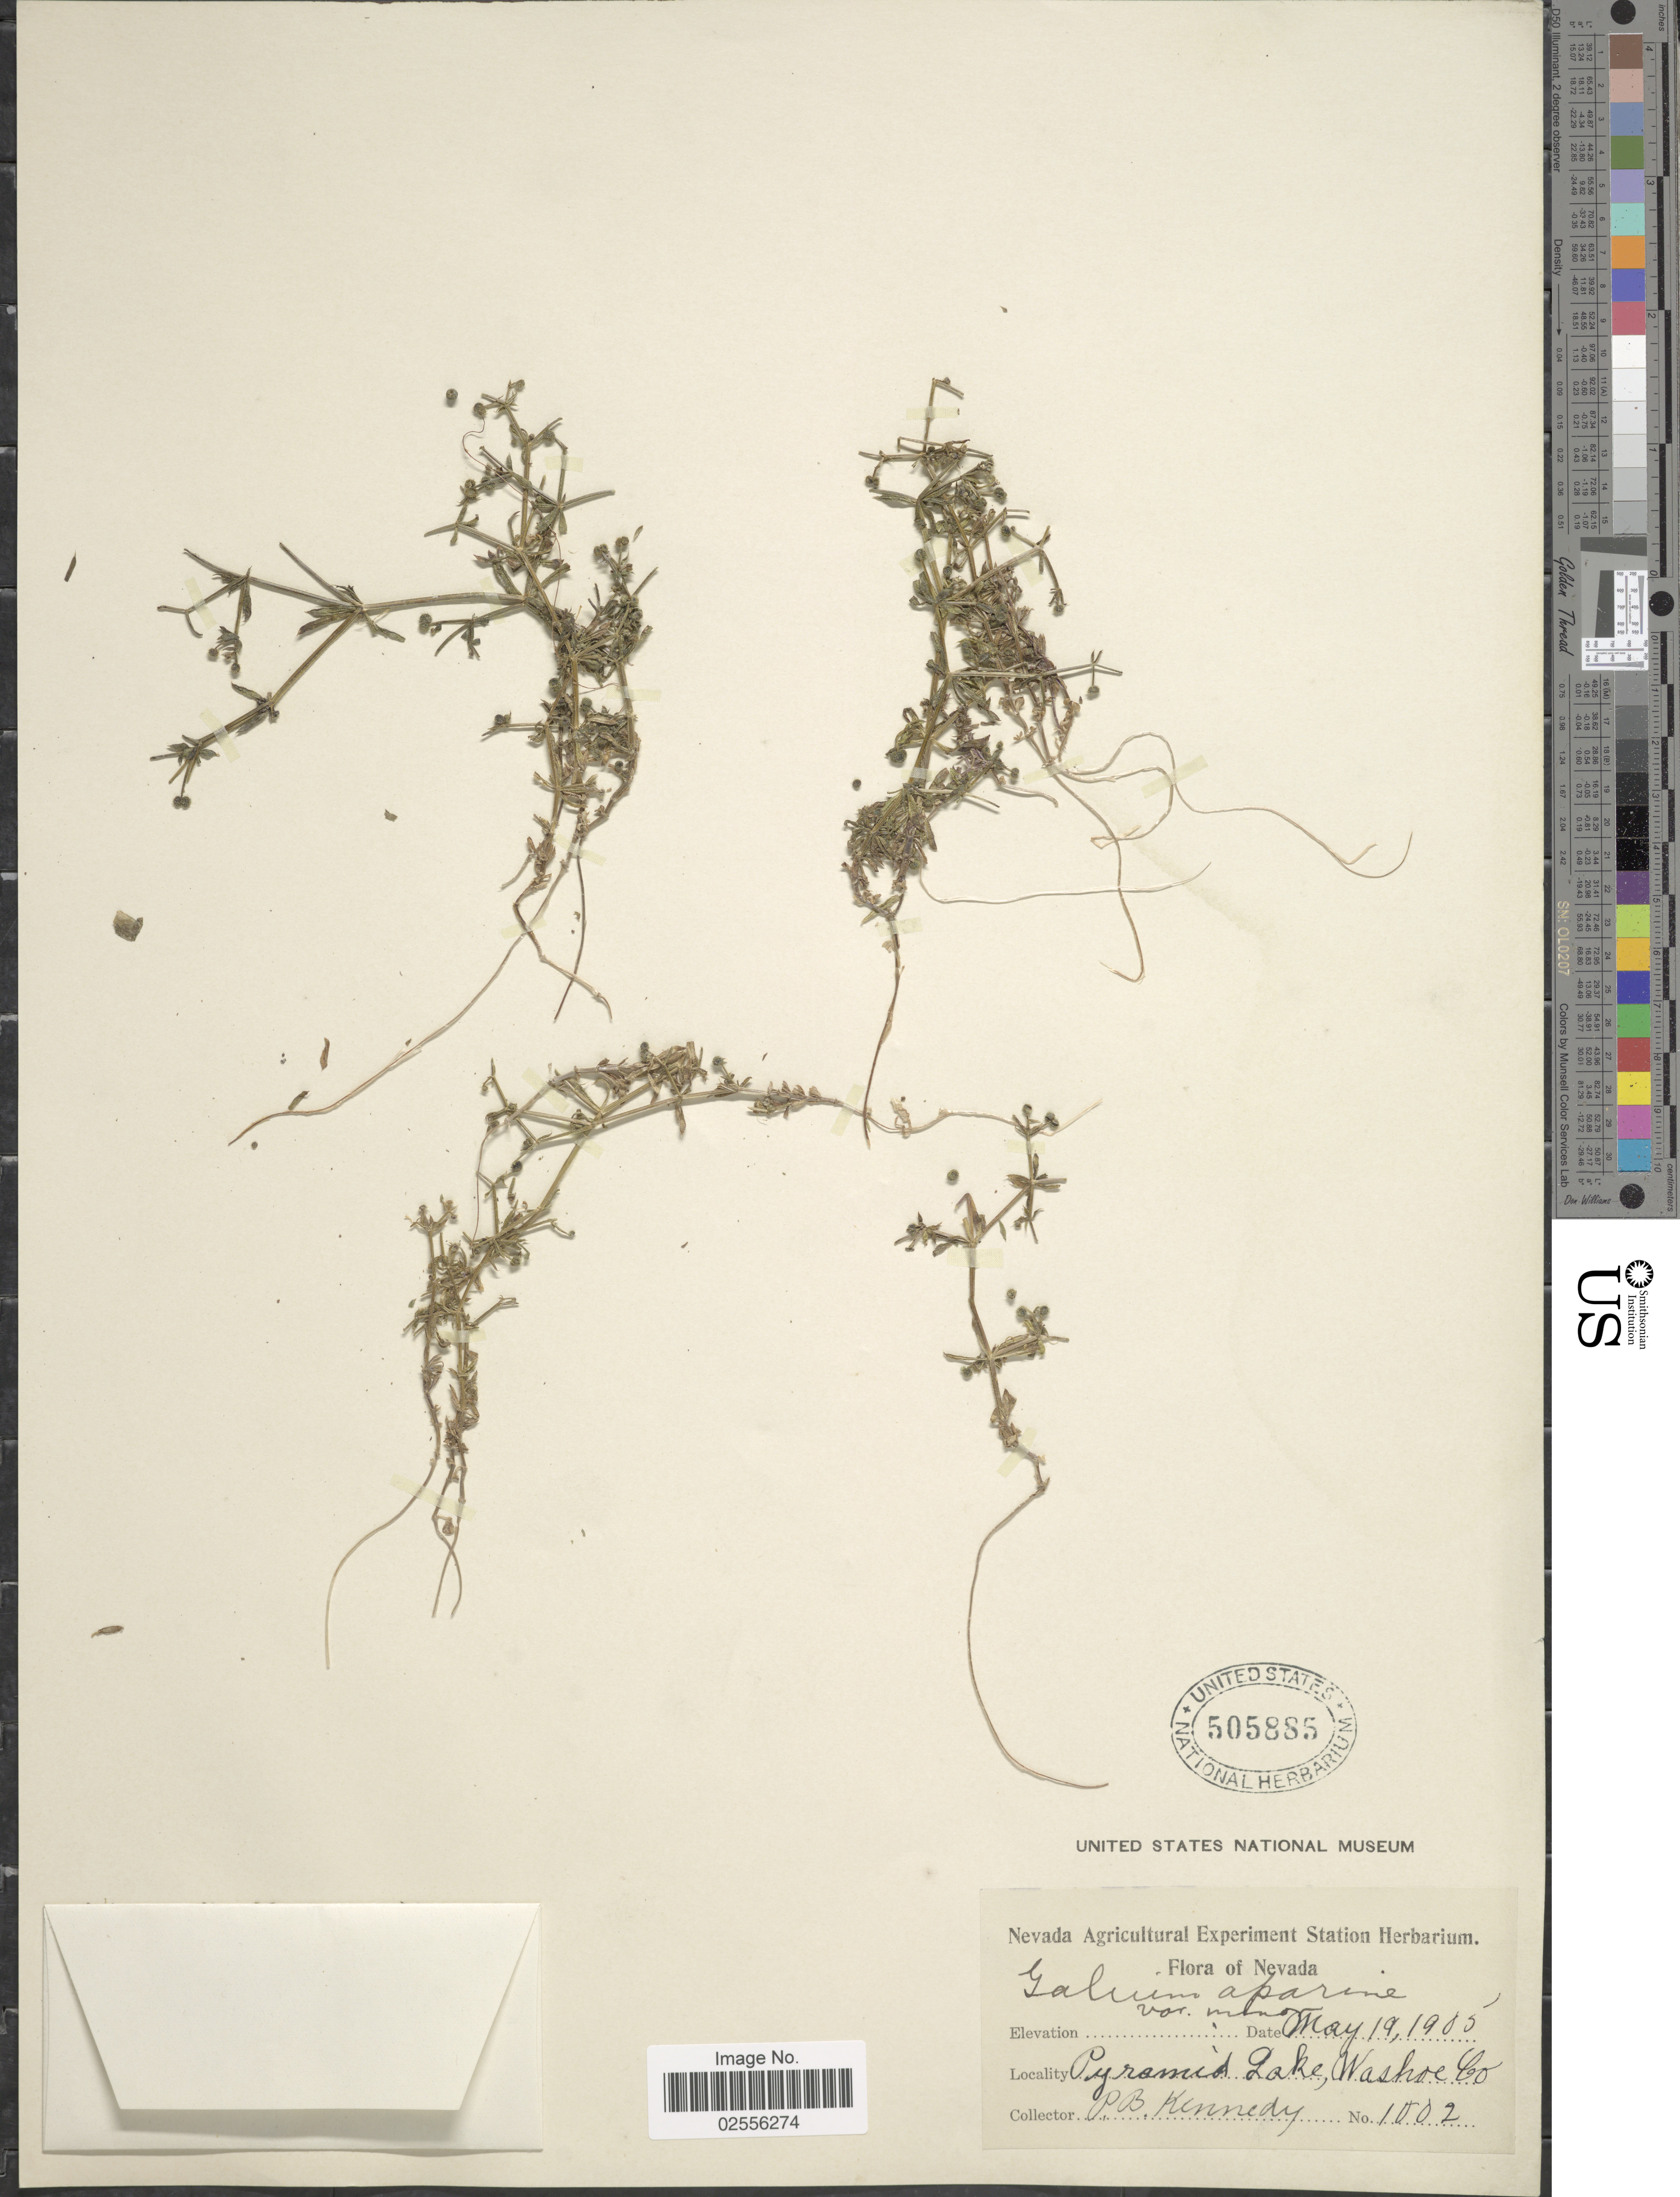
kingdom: Plantae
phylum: Tracheophyta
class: Magnoliopsida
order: Gentianales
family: Rubiaceae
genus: Galium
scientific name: Galium aparine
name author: L.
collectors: P. B. Kennedy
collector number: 1002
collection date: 1905-05-19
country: United States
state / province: Nevada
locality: Pyramid Lake, Washoe Co.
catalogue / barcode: US 505885